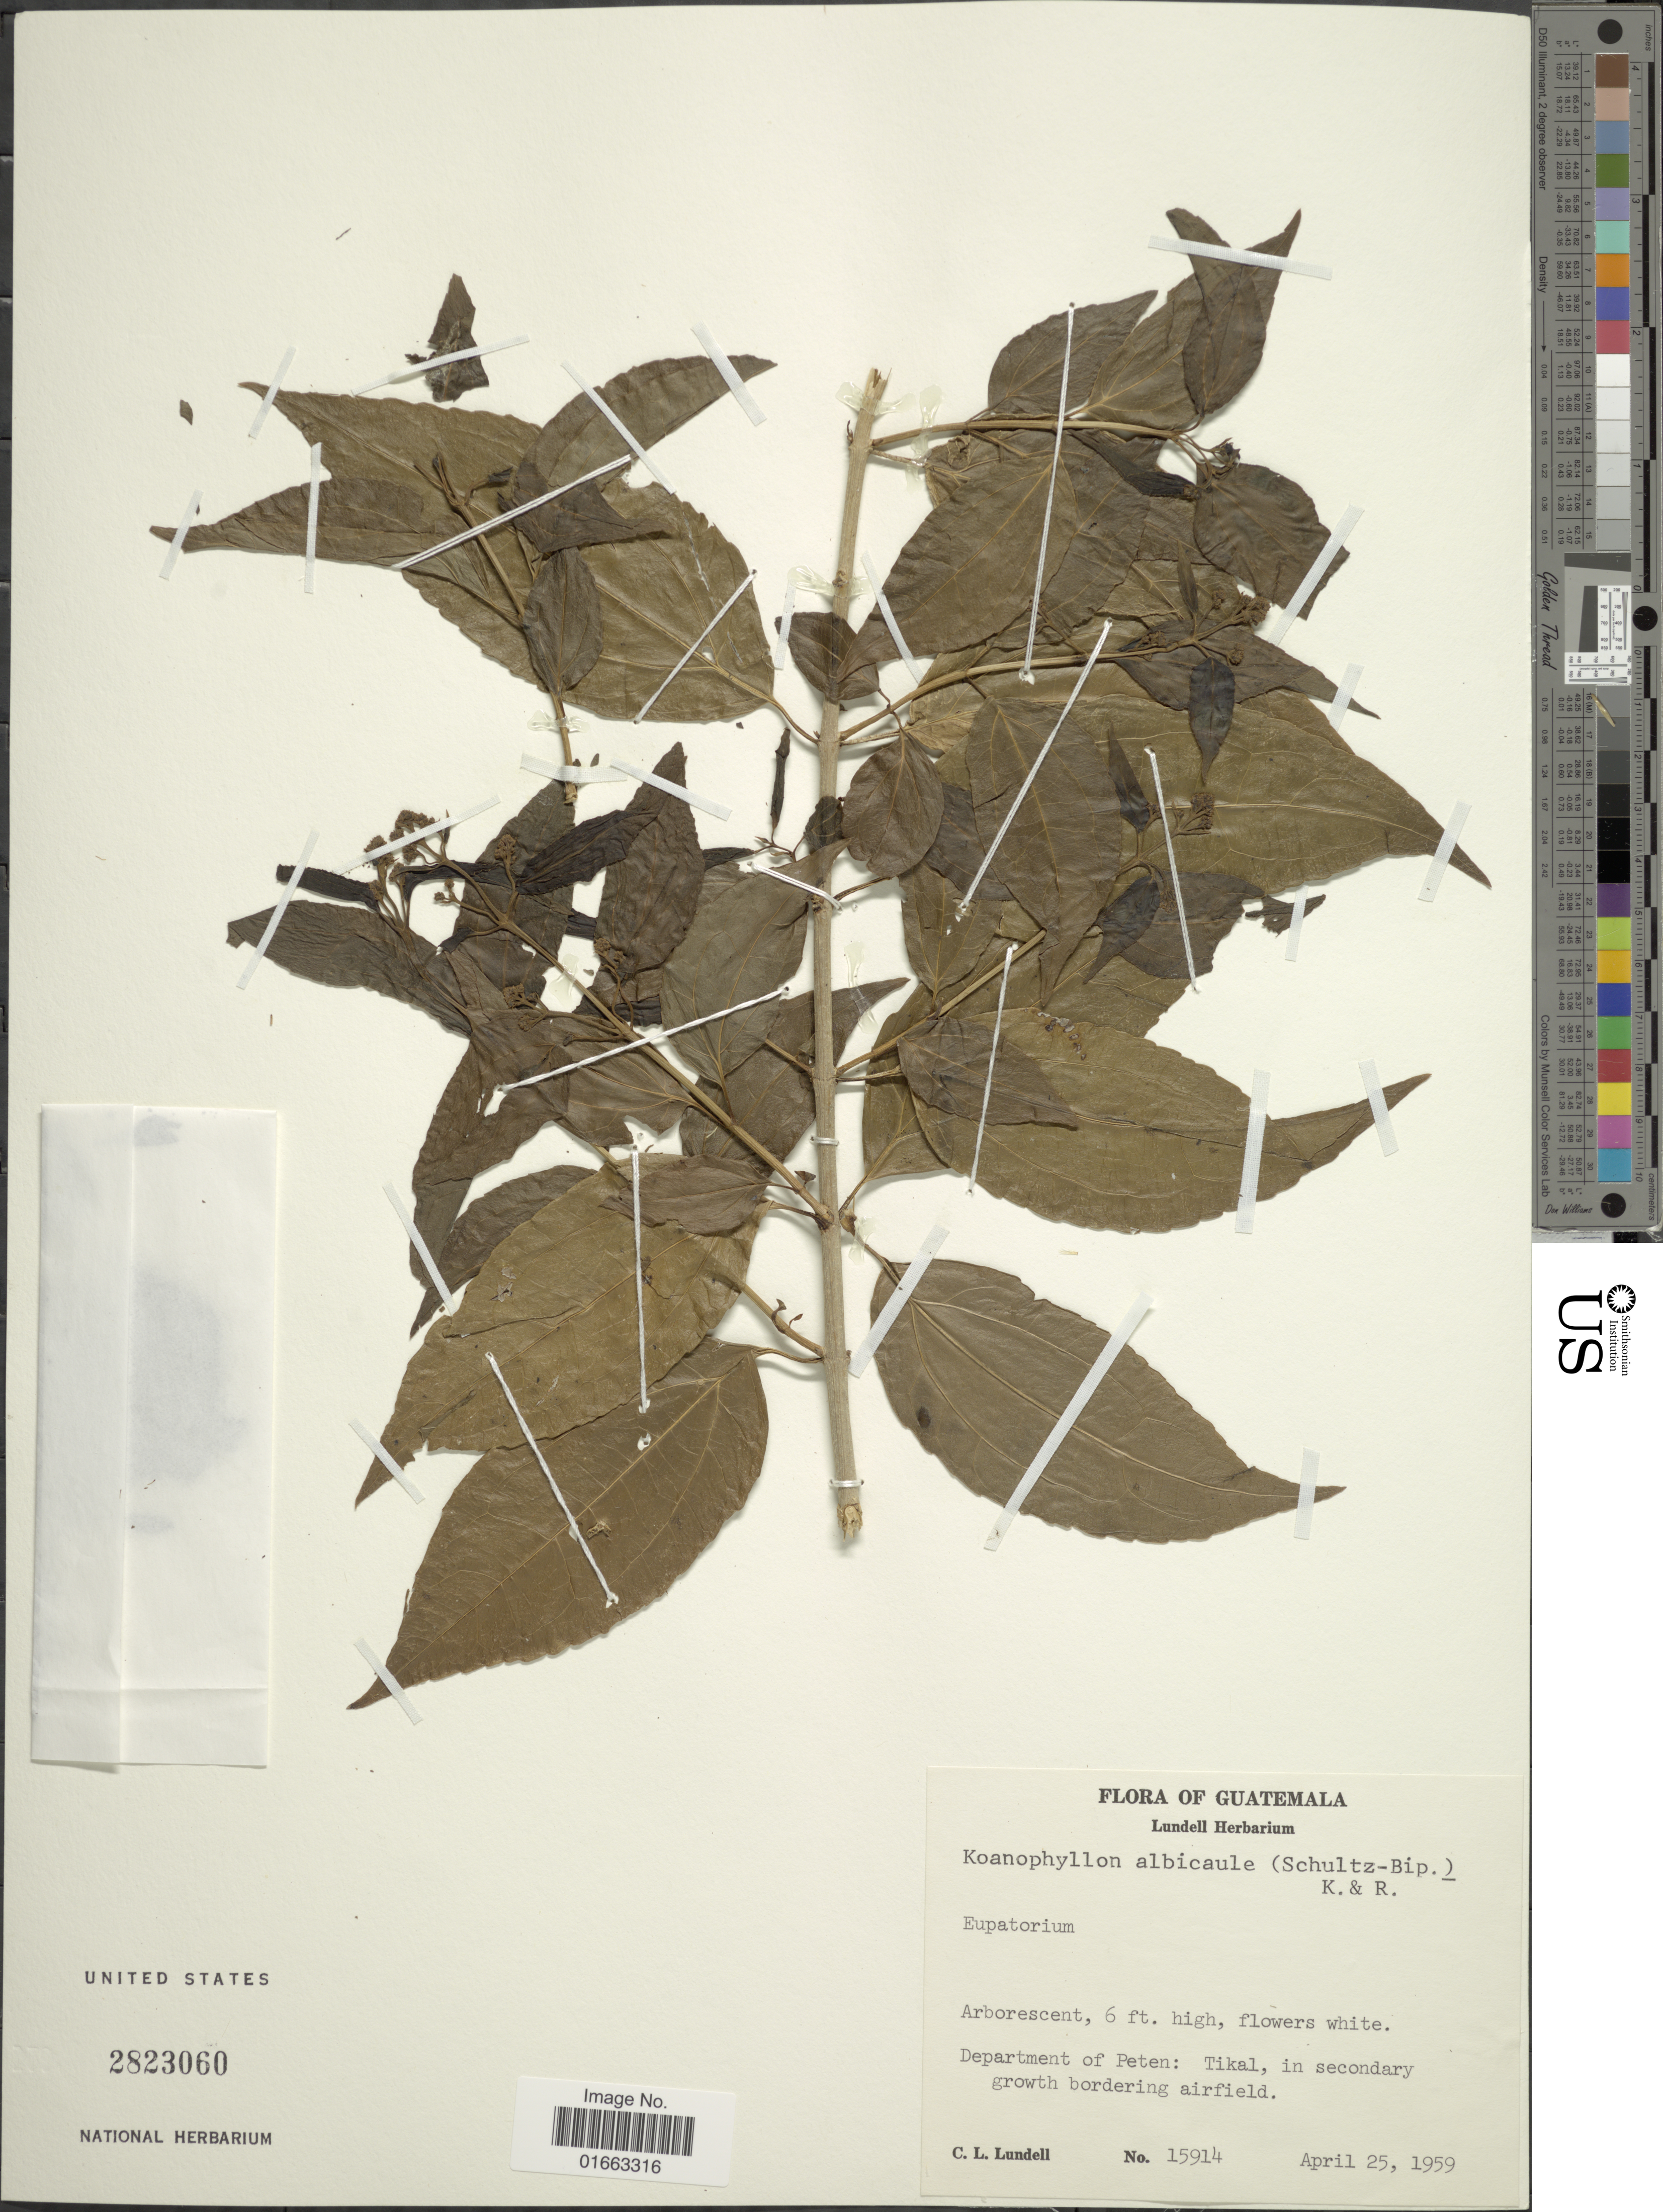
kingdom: Plantae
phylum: Tracheophyta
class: Magnoliopsida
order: Asterales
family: Asteraceae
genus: Koanophyllon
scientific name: Koanophyllon albicaule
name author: (Sch. Bip. ex Klatt) R.M. King & H. Rob.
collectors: C. L. Lundell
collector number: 15914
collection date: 1959-04-25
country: Guatemala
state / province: El Petén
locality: Department of Peten: Tikal, in secondary growth bordering airfield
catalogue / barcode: US 2823060